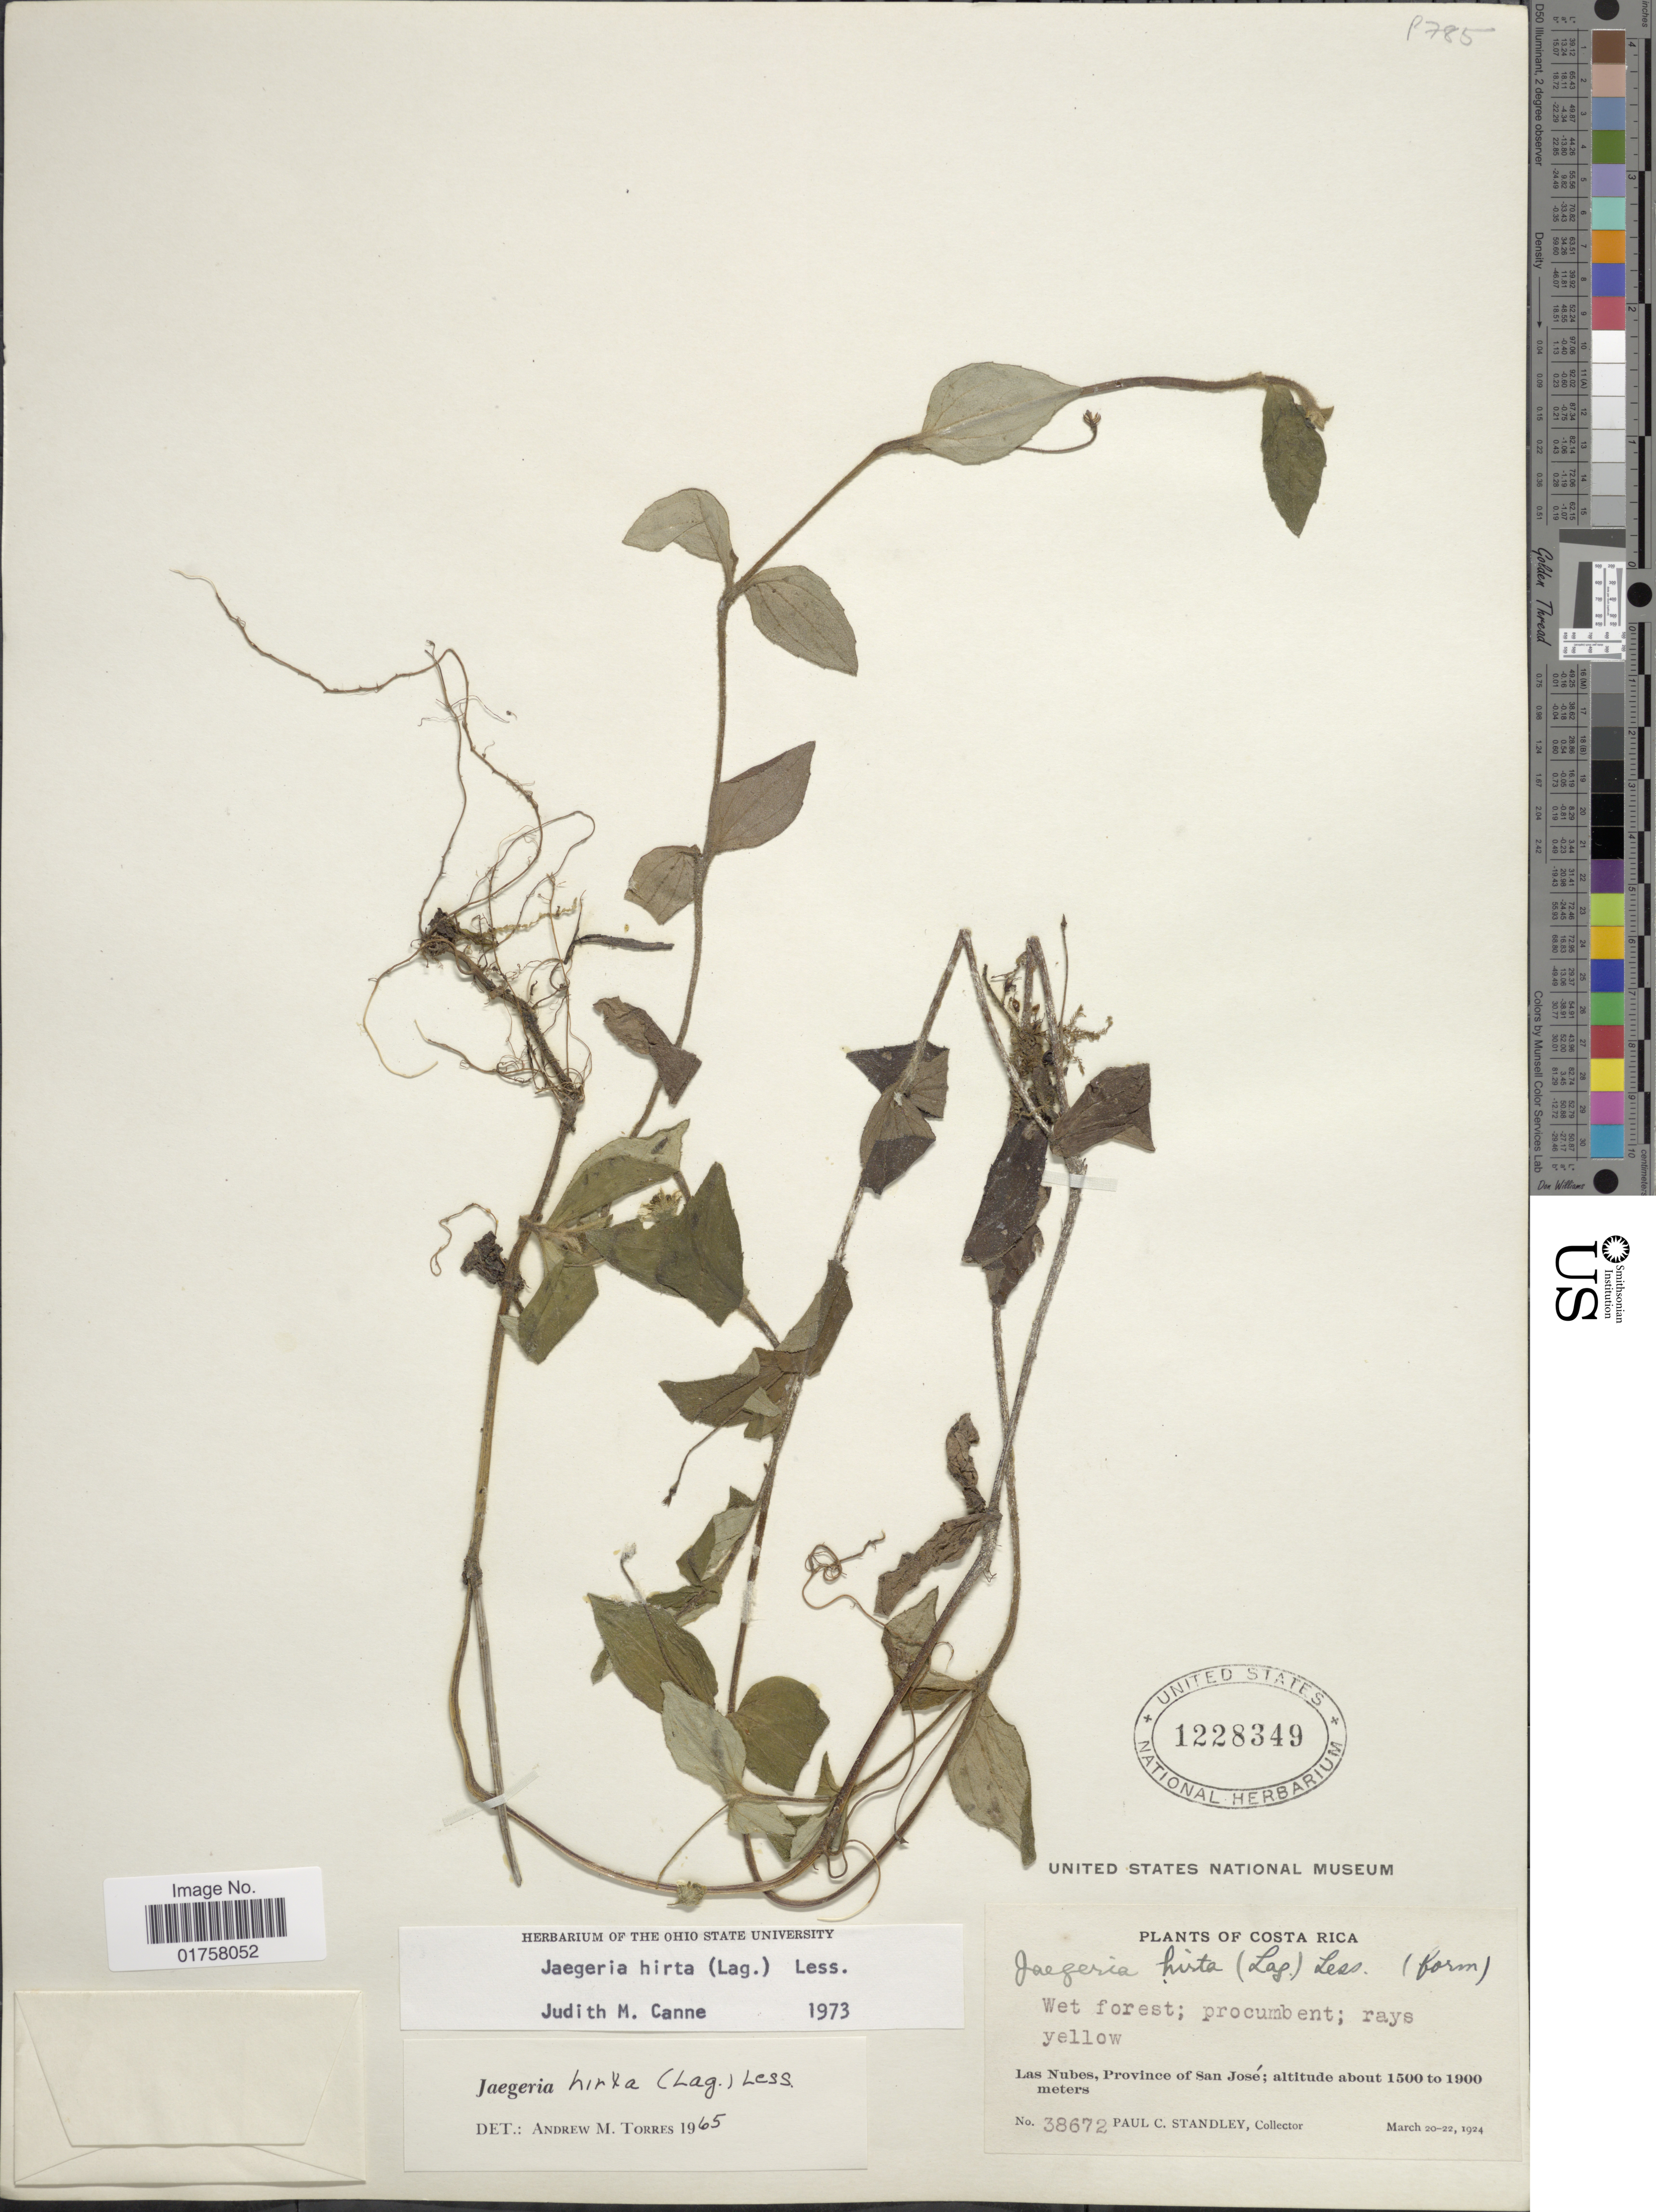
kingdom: Plantae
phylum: Tracheophyta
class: Magnoliopsida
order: Asterales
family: Asteraceae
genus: Jaegeria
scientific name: Jaegeria hirta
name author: (Lag.) Less.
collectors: P. C. Standley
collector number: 38672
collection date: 1924-03-20/1924-03-22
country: Costa Rica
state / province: San José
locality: Las Nubes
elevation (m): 1500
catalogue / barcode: US 1228349